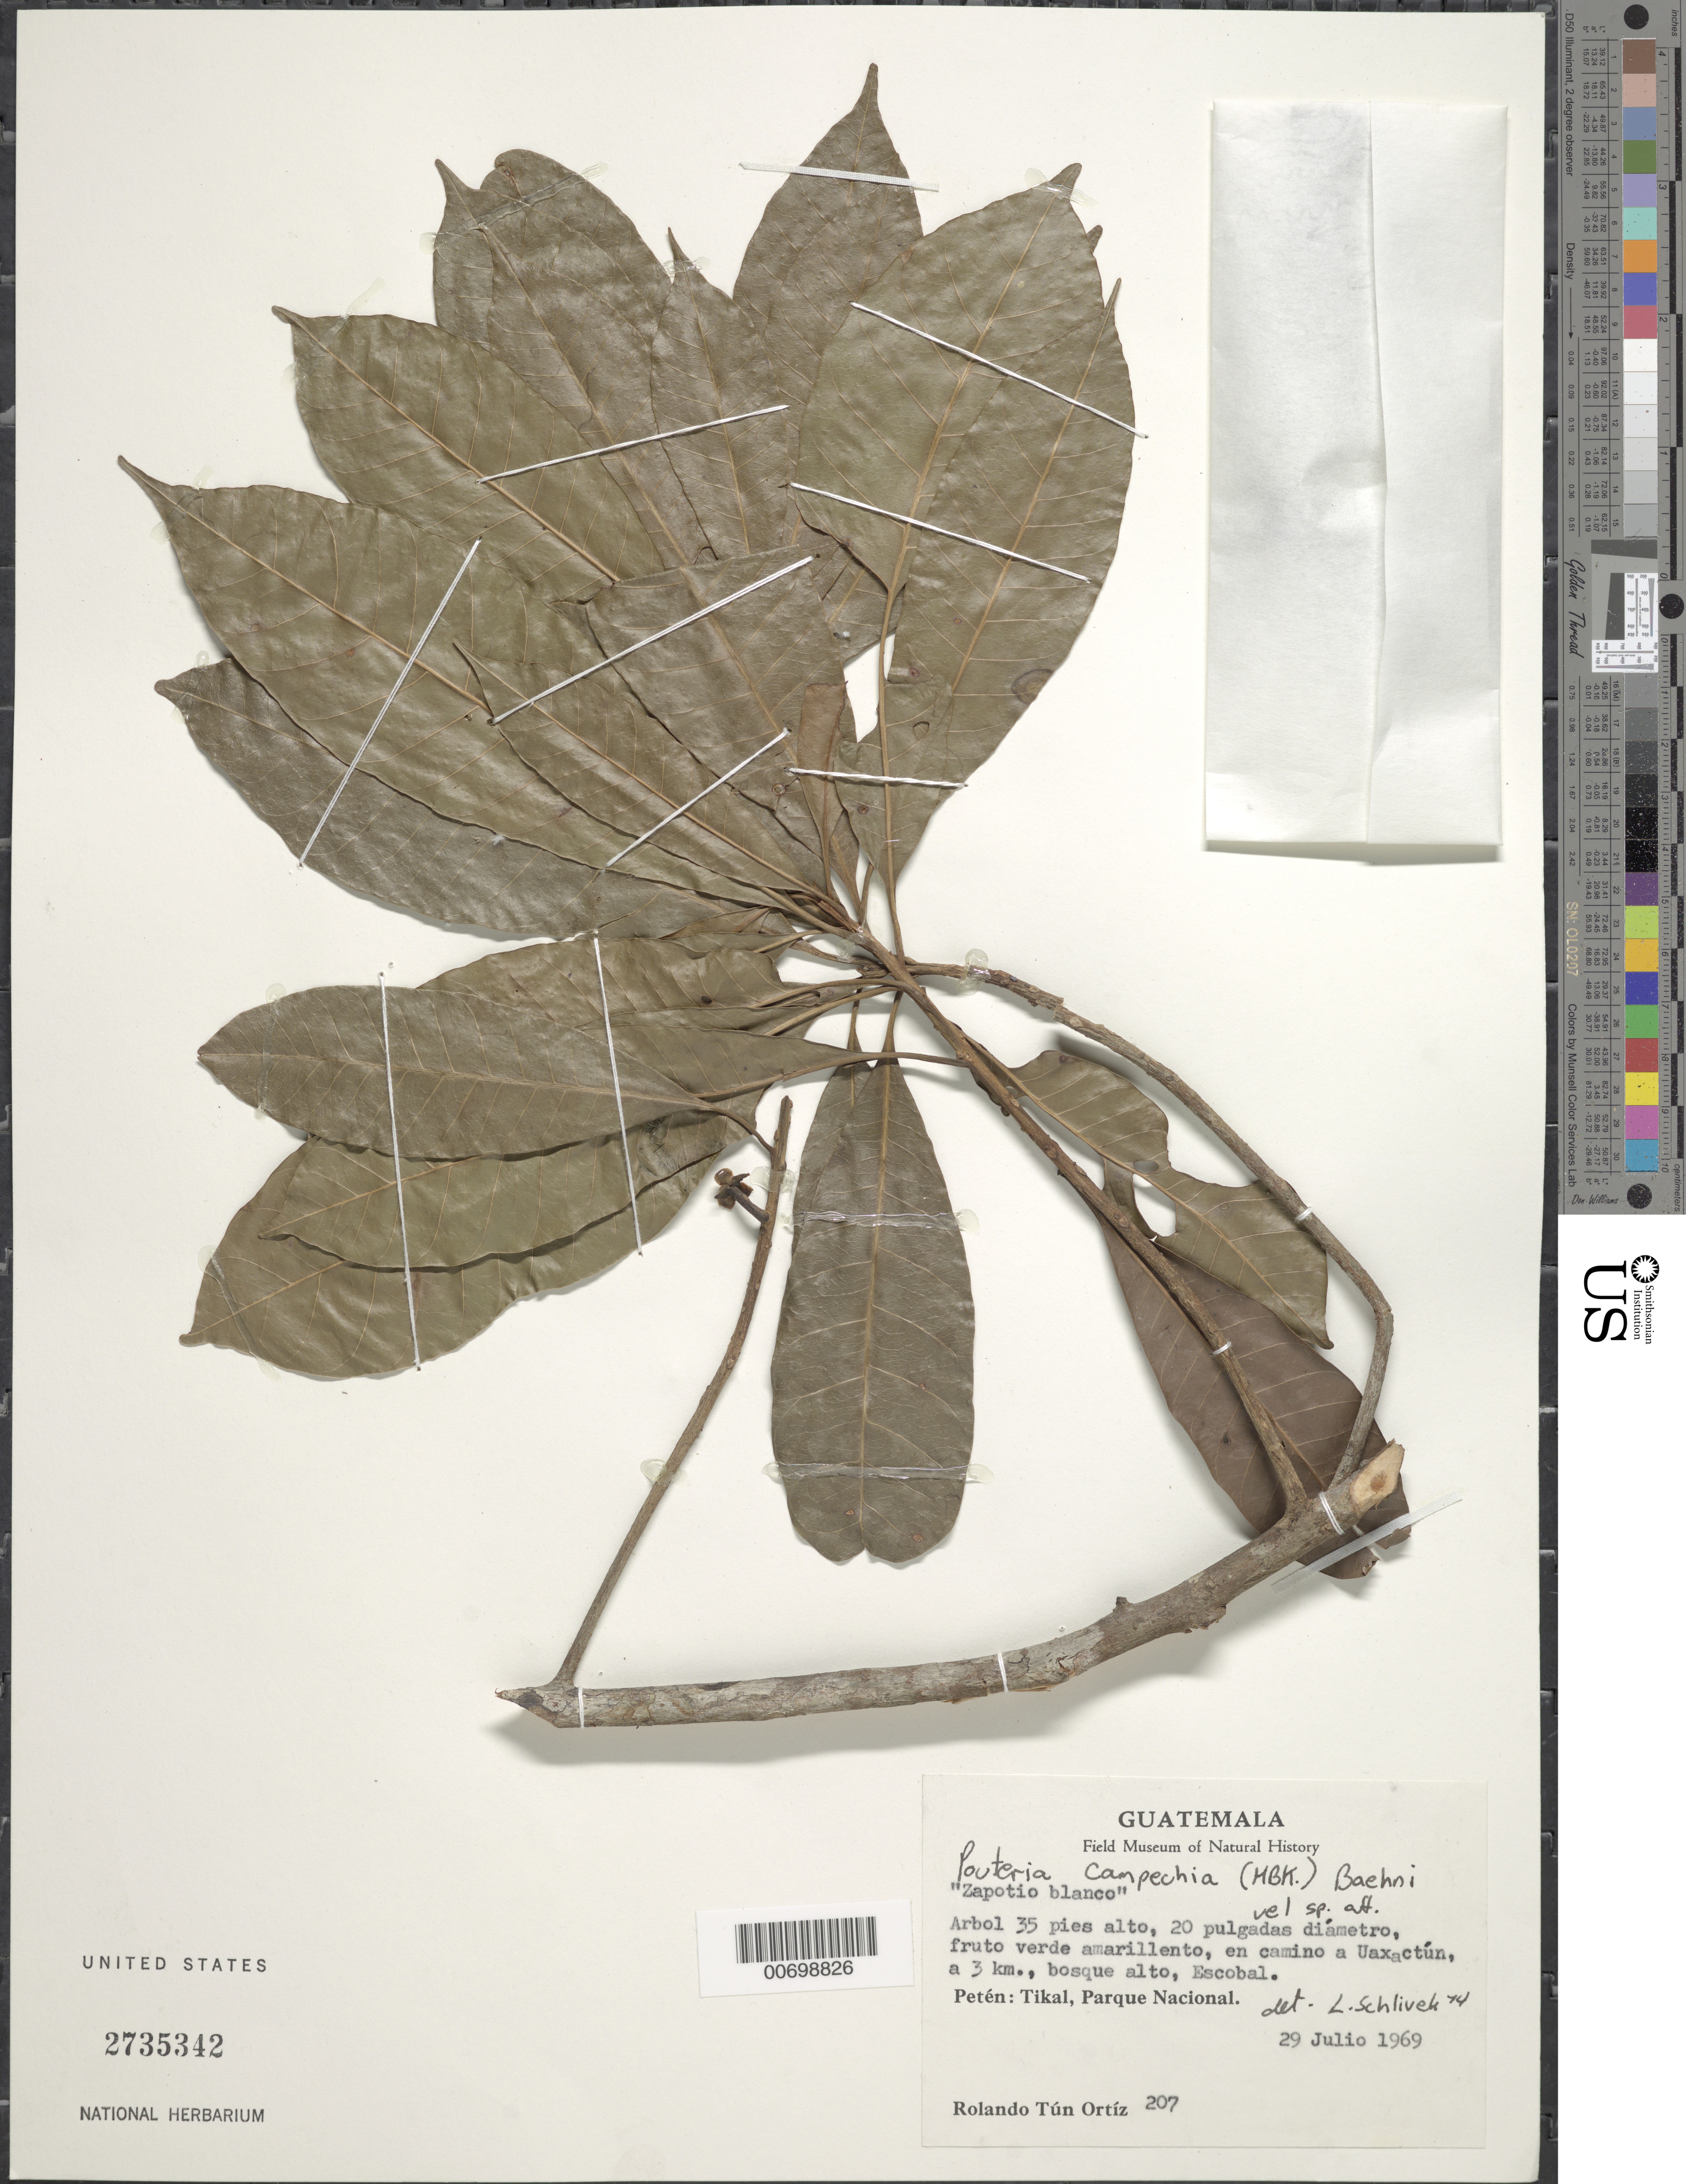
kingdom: Plantae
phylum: Tracheophyta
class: Magnoliopsida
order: Ericales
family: Sapotaceae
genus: Pouteria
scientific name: Pouteria campechiana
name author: (Kunth) Baehni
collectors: R. Tún Ortiz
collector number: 207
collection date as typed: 29 Jul 1969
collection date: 1969-07-29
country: Guatemala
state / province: El Petén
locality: en camino a Uaxactun, a 3 km Escobal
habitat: bosque alto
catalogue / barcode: US 2735342